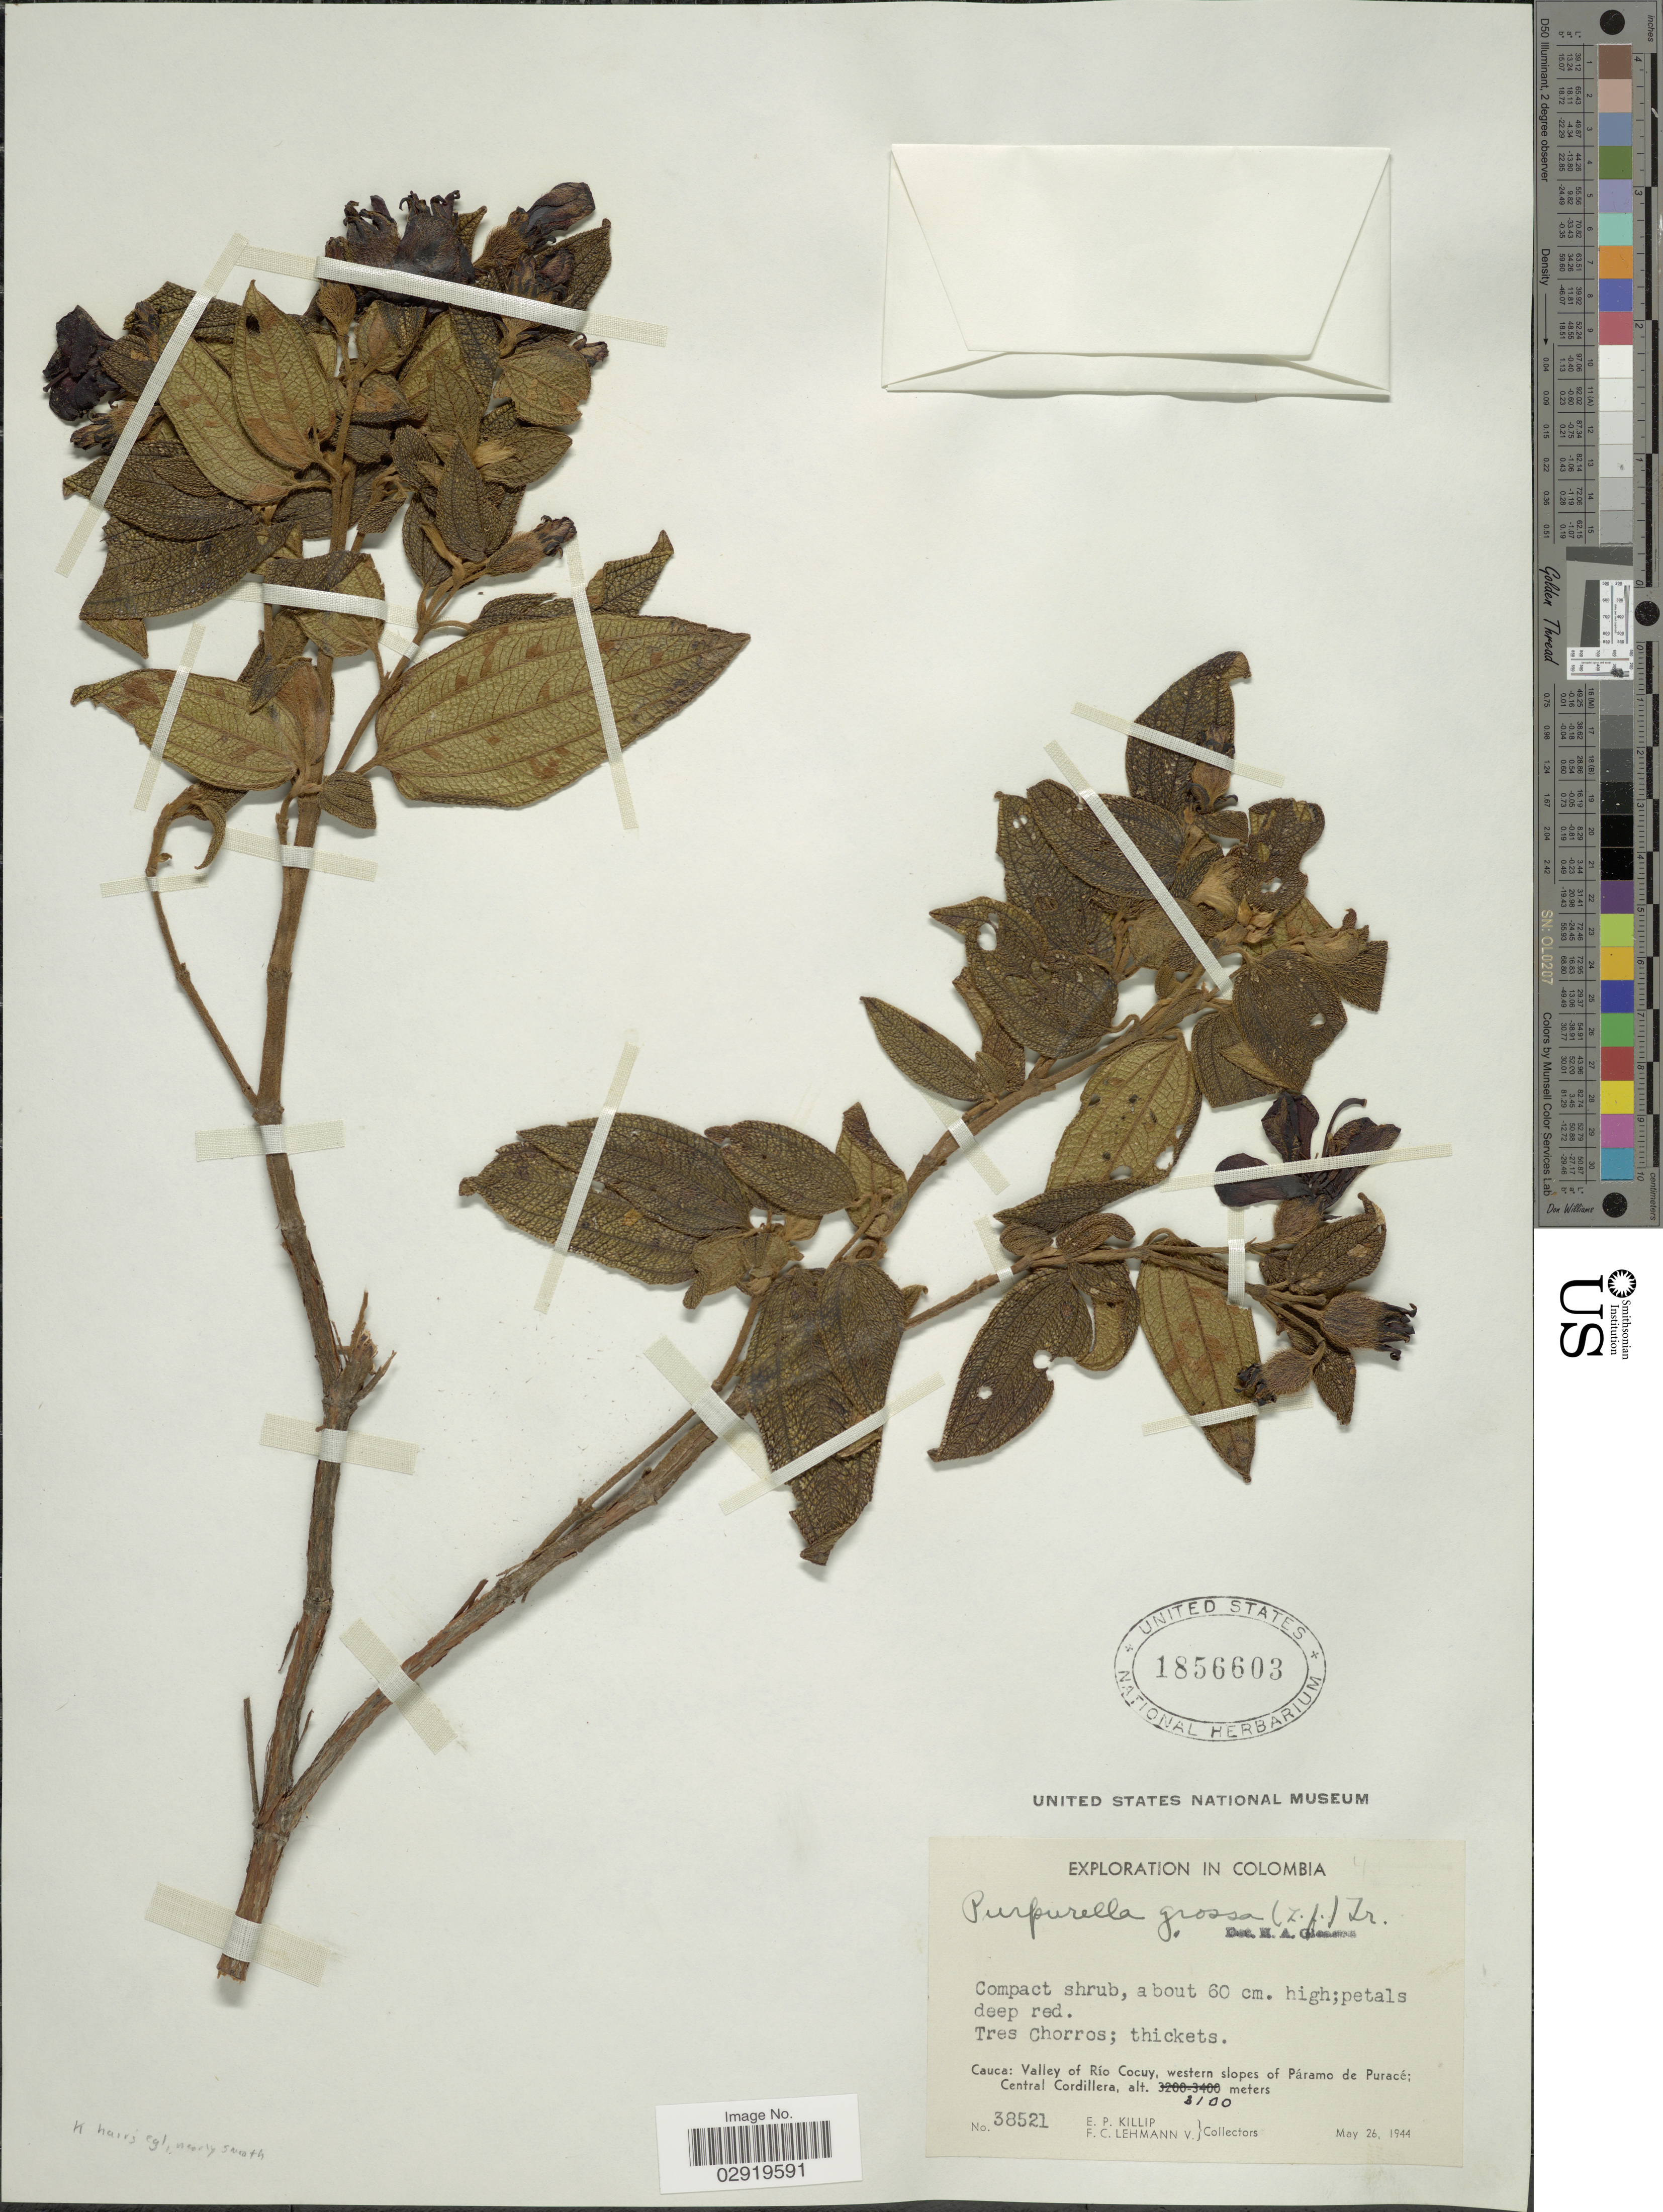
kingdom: Plantae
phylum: Tracheophyta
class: Magnoliopsida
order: Myrtales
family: Melastomataceae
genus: Chaetogastra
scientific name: Chaetogastra grossa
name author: (L. f.) P.J.F. Guim. & Michelang.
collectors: E. P. Killip & F. Lehmann v.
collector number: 38521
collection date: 1944-05-26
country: Colombia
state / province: Cauca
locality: Valley of Río Cocuy, western slopes of Páramo de Puracé; Central Cordillera.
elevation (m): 3100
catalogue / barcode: US 1856603